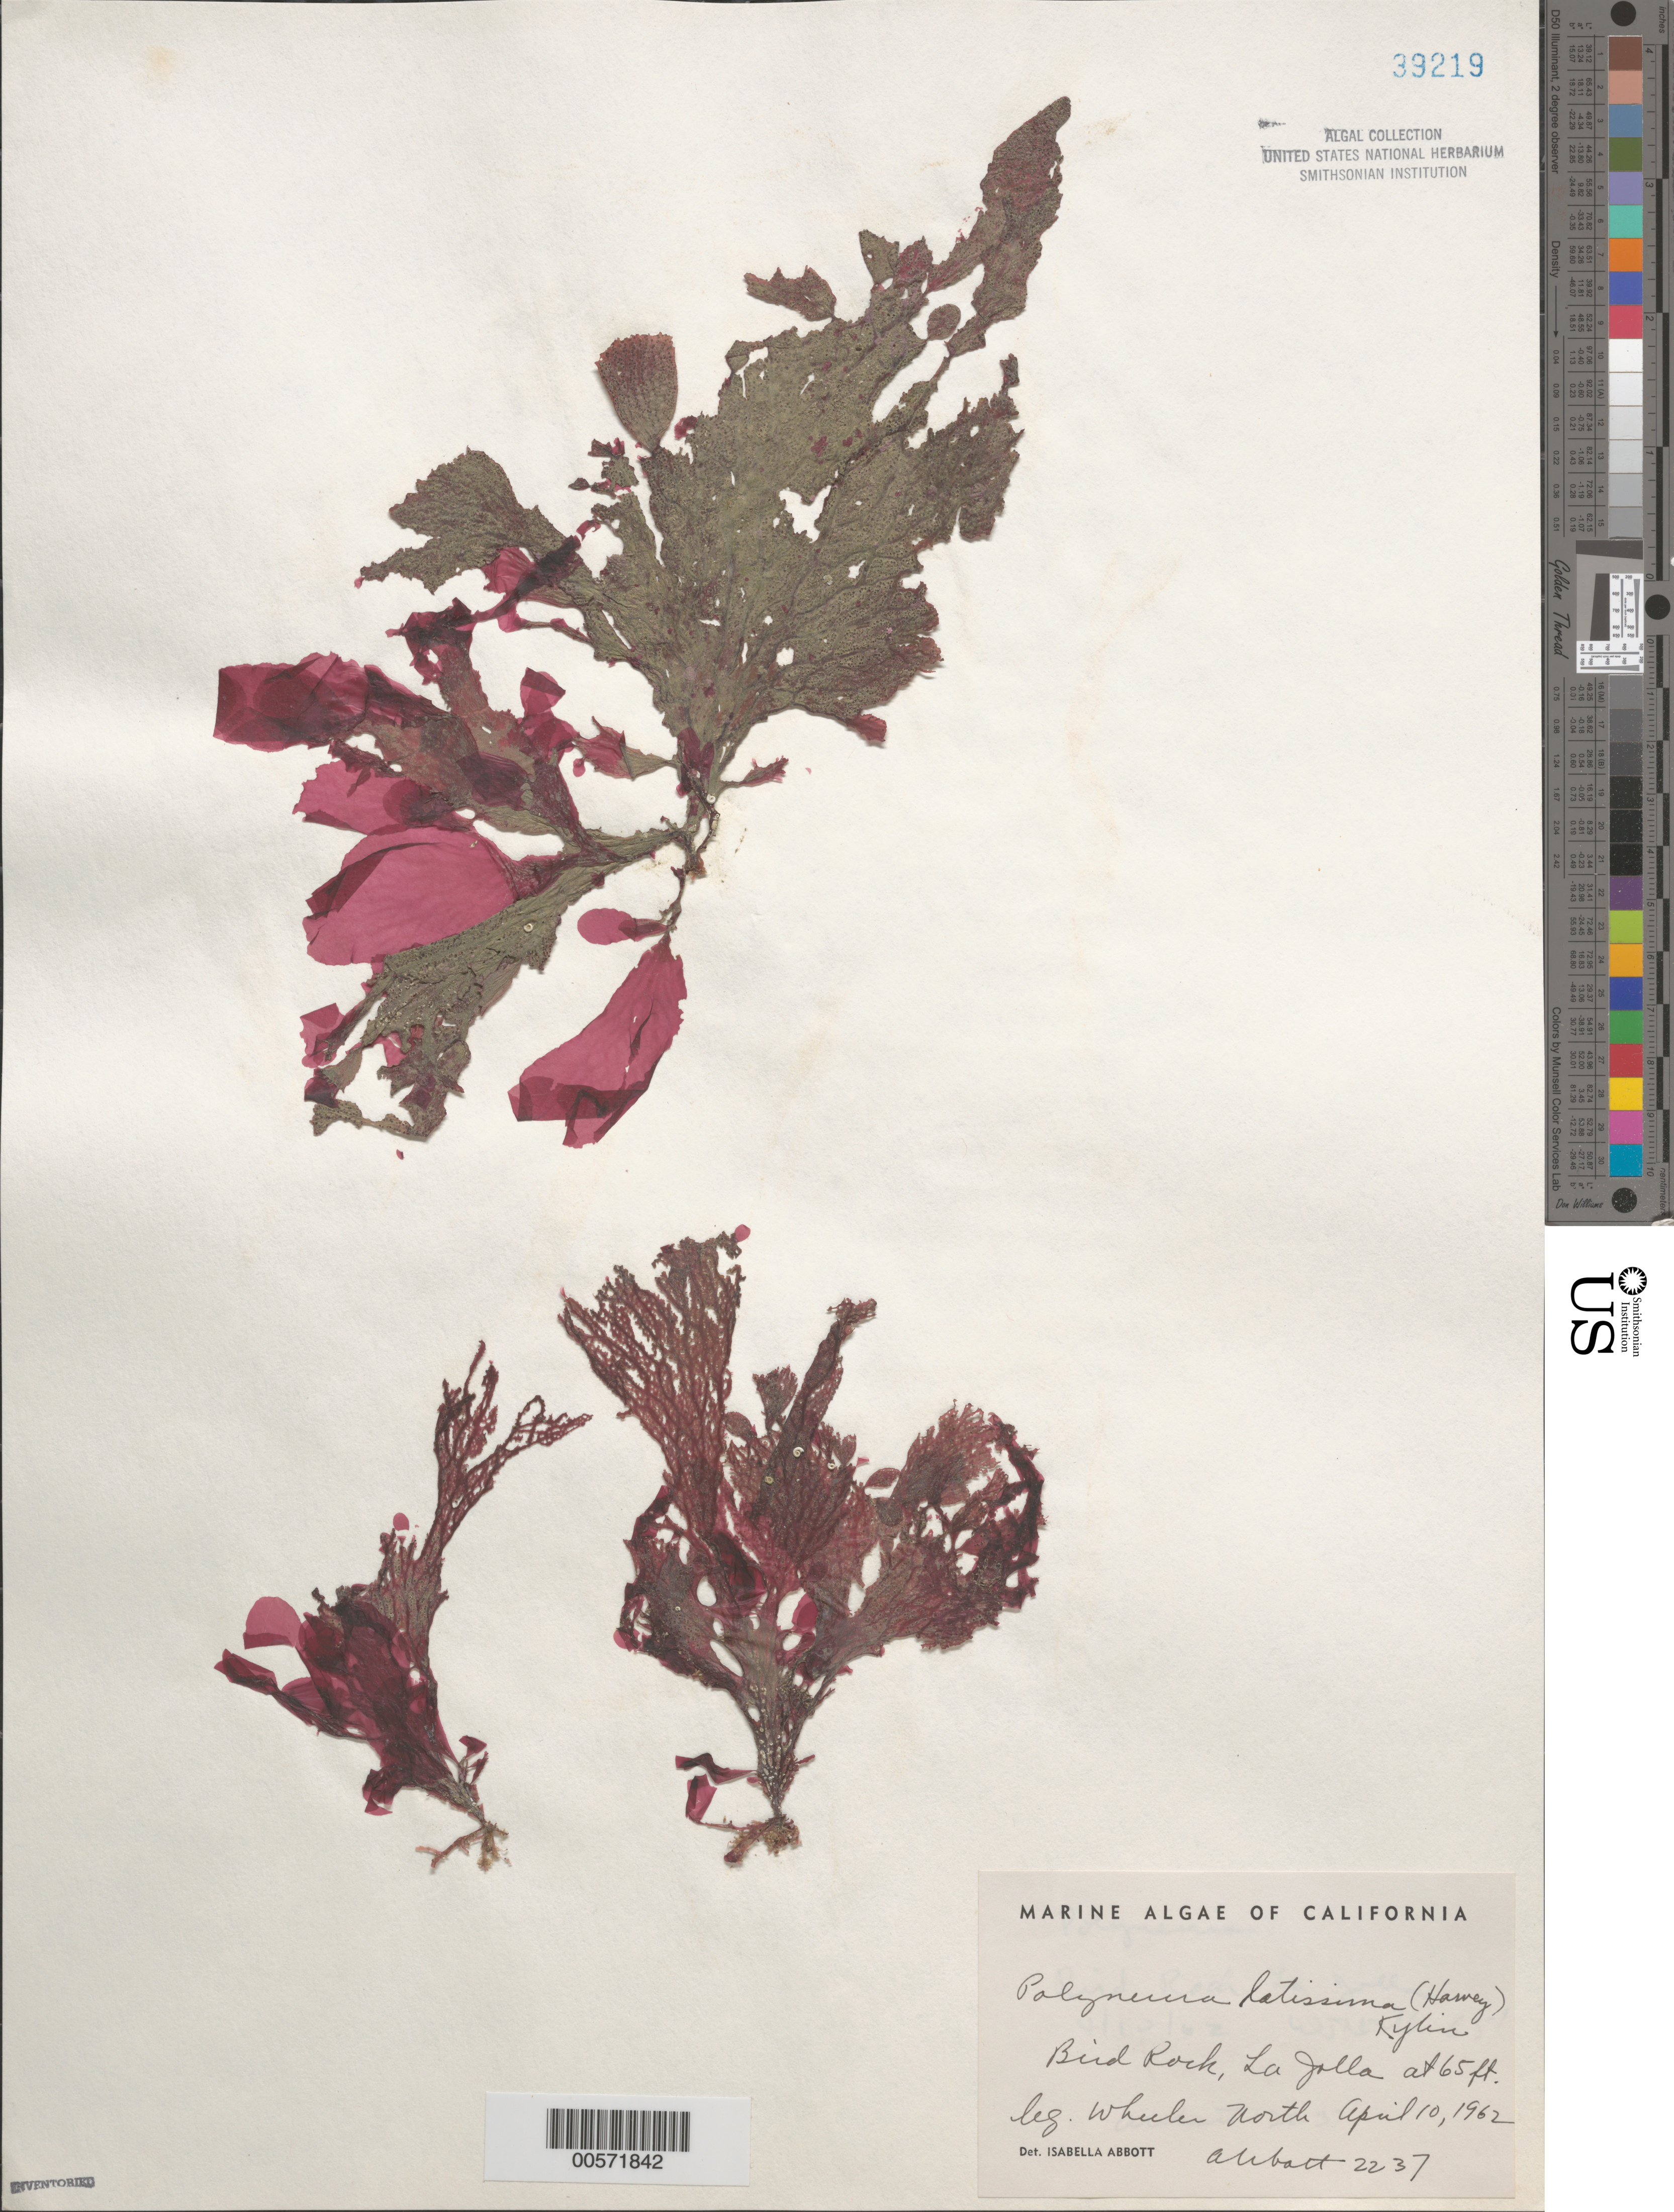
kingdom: Plantae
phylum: Rhodophyta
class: Florideophyceae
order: Ceramiales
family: Delesseriaceae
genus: Polyneura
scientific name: Polyneura latissima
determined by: Abbott, Isabella A.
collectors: W. North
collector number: IAA 2237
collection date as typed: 10 Apr 1962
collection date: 1962-04-10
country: United States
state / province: California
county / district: San Diego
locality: Bird Rock, La Jolla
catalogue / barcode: US 39219